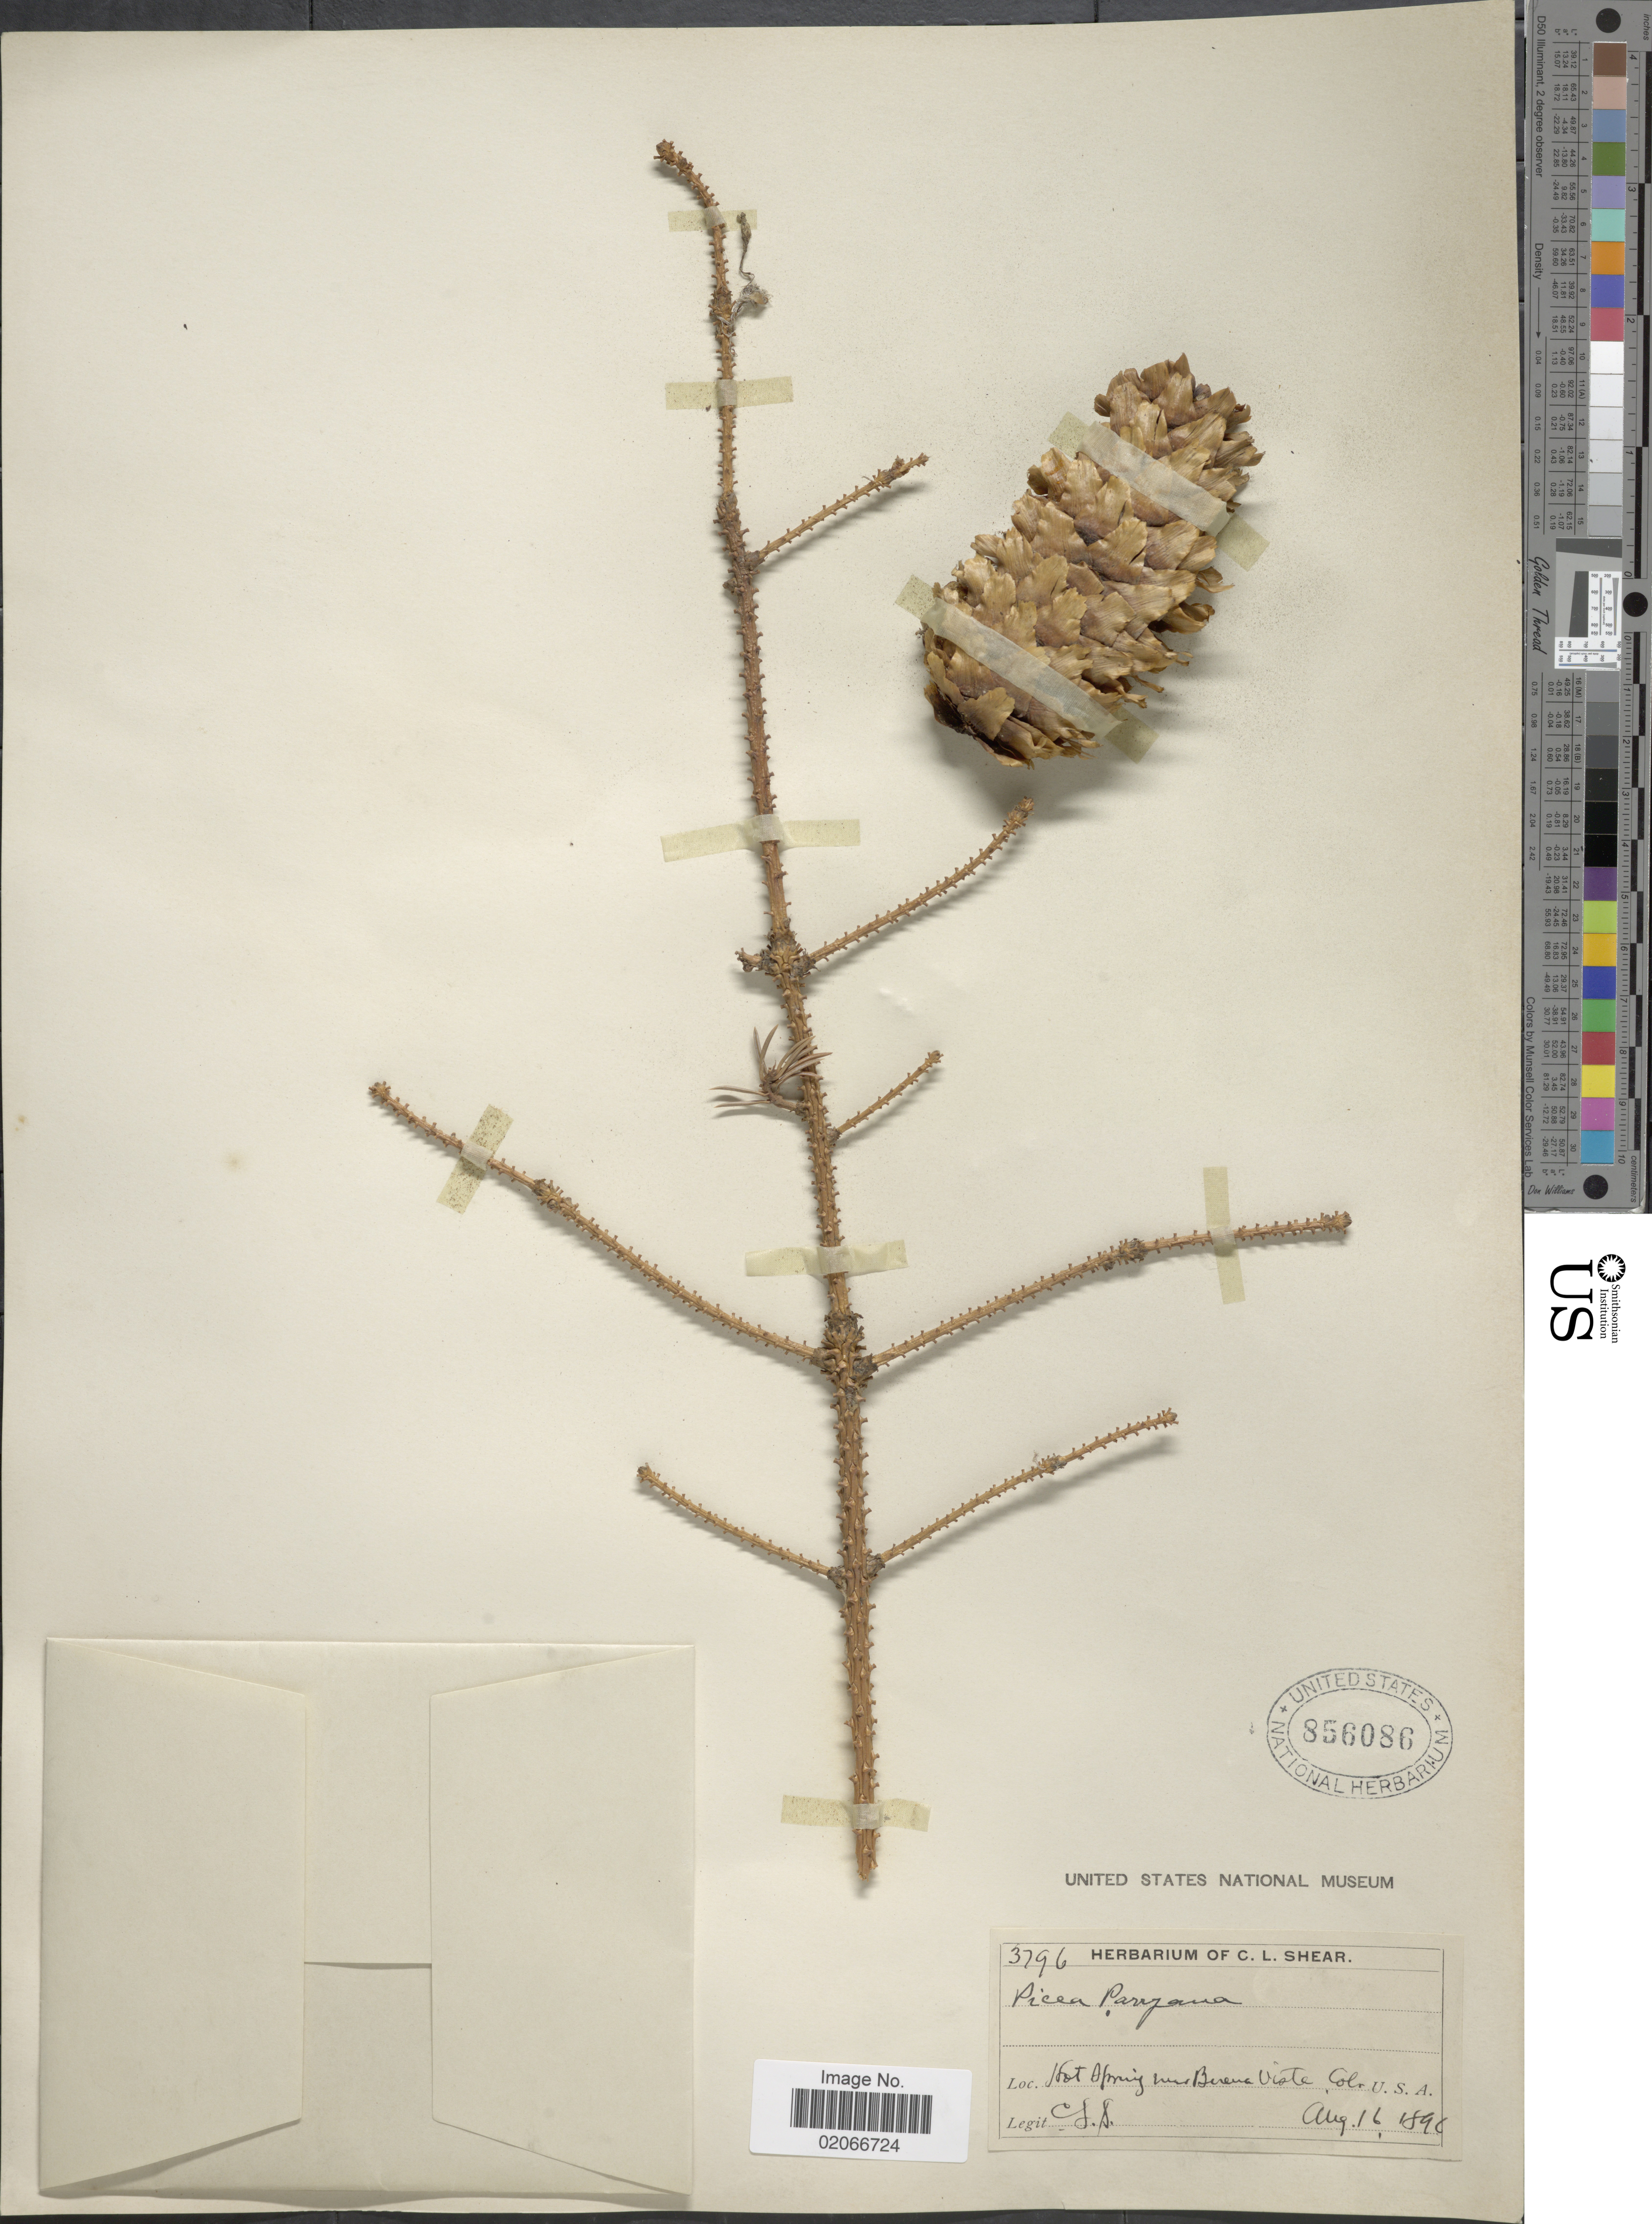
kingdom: Plantae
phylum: Tracheophyta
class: Pinopsida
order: Pinales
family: Pinaceae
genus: Picea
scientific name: Picea pungens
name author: Engelm.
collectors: C. L. Shear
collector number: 3796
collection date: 1896-08-16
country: United States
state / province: Colorado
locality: Hot Spring near Buena Vista, Col.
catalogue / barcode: US 856086